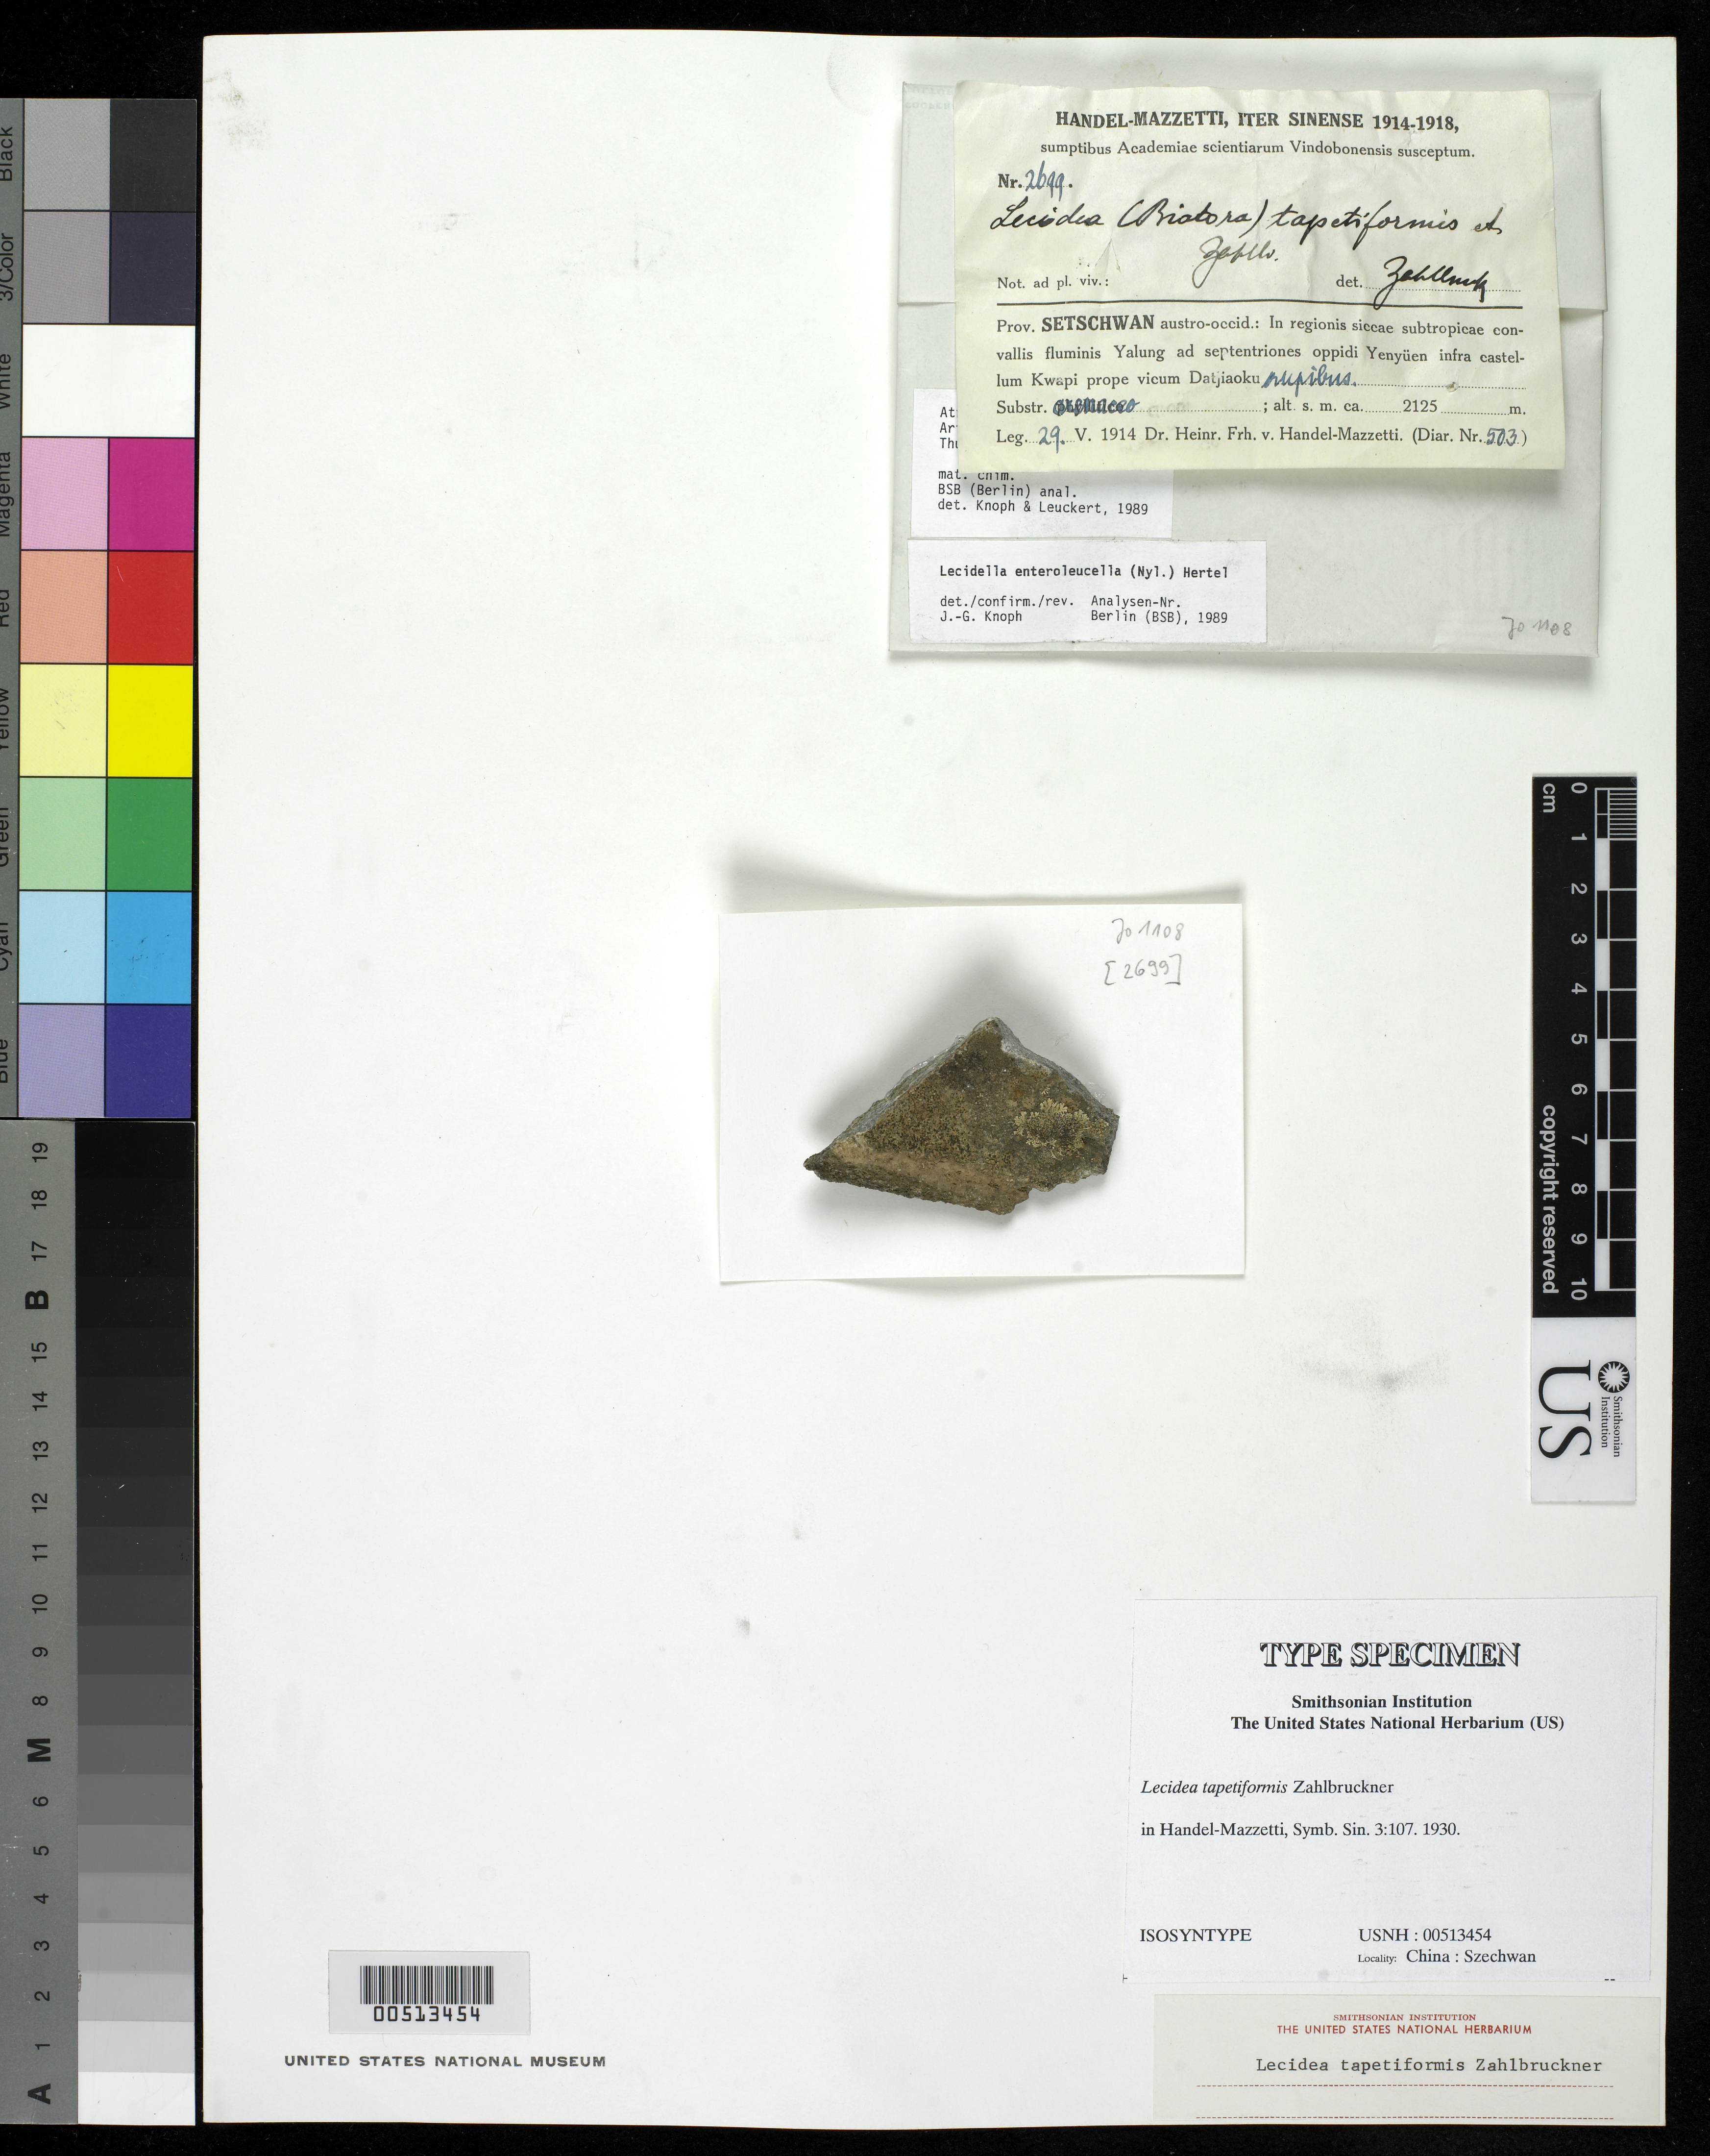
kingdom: Fungi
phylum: Ascomycota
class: Lecanoromycetes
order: Lecideales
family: Lecideaceae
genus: Lecidea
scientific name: Lecidea tapetiformis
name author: Zahlbr. in Hand.-Mazz.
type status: Isosyntype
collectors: H. Handel-Mazzetti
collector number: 2699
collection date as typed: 29 May 1914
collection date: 1914-05-29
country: China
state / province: Sichuan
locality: Vallis Fluminis Yalung, oppidi Yenyuen infra castellum Kwapi prope vicum Datjiaoku. [Valley of the Yalung River, town of Yenyuen below fortress of Kwapi near village of Datjiaoku.]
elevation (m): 2125